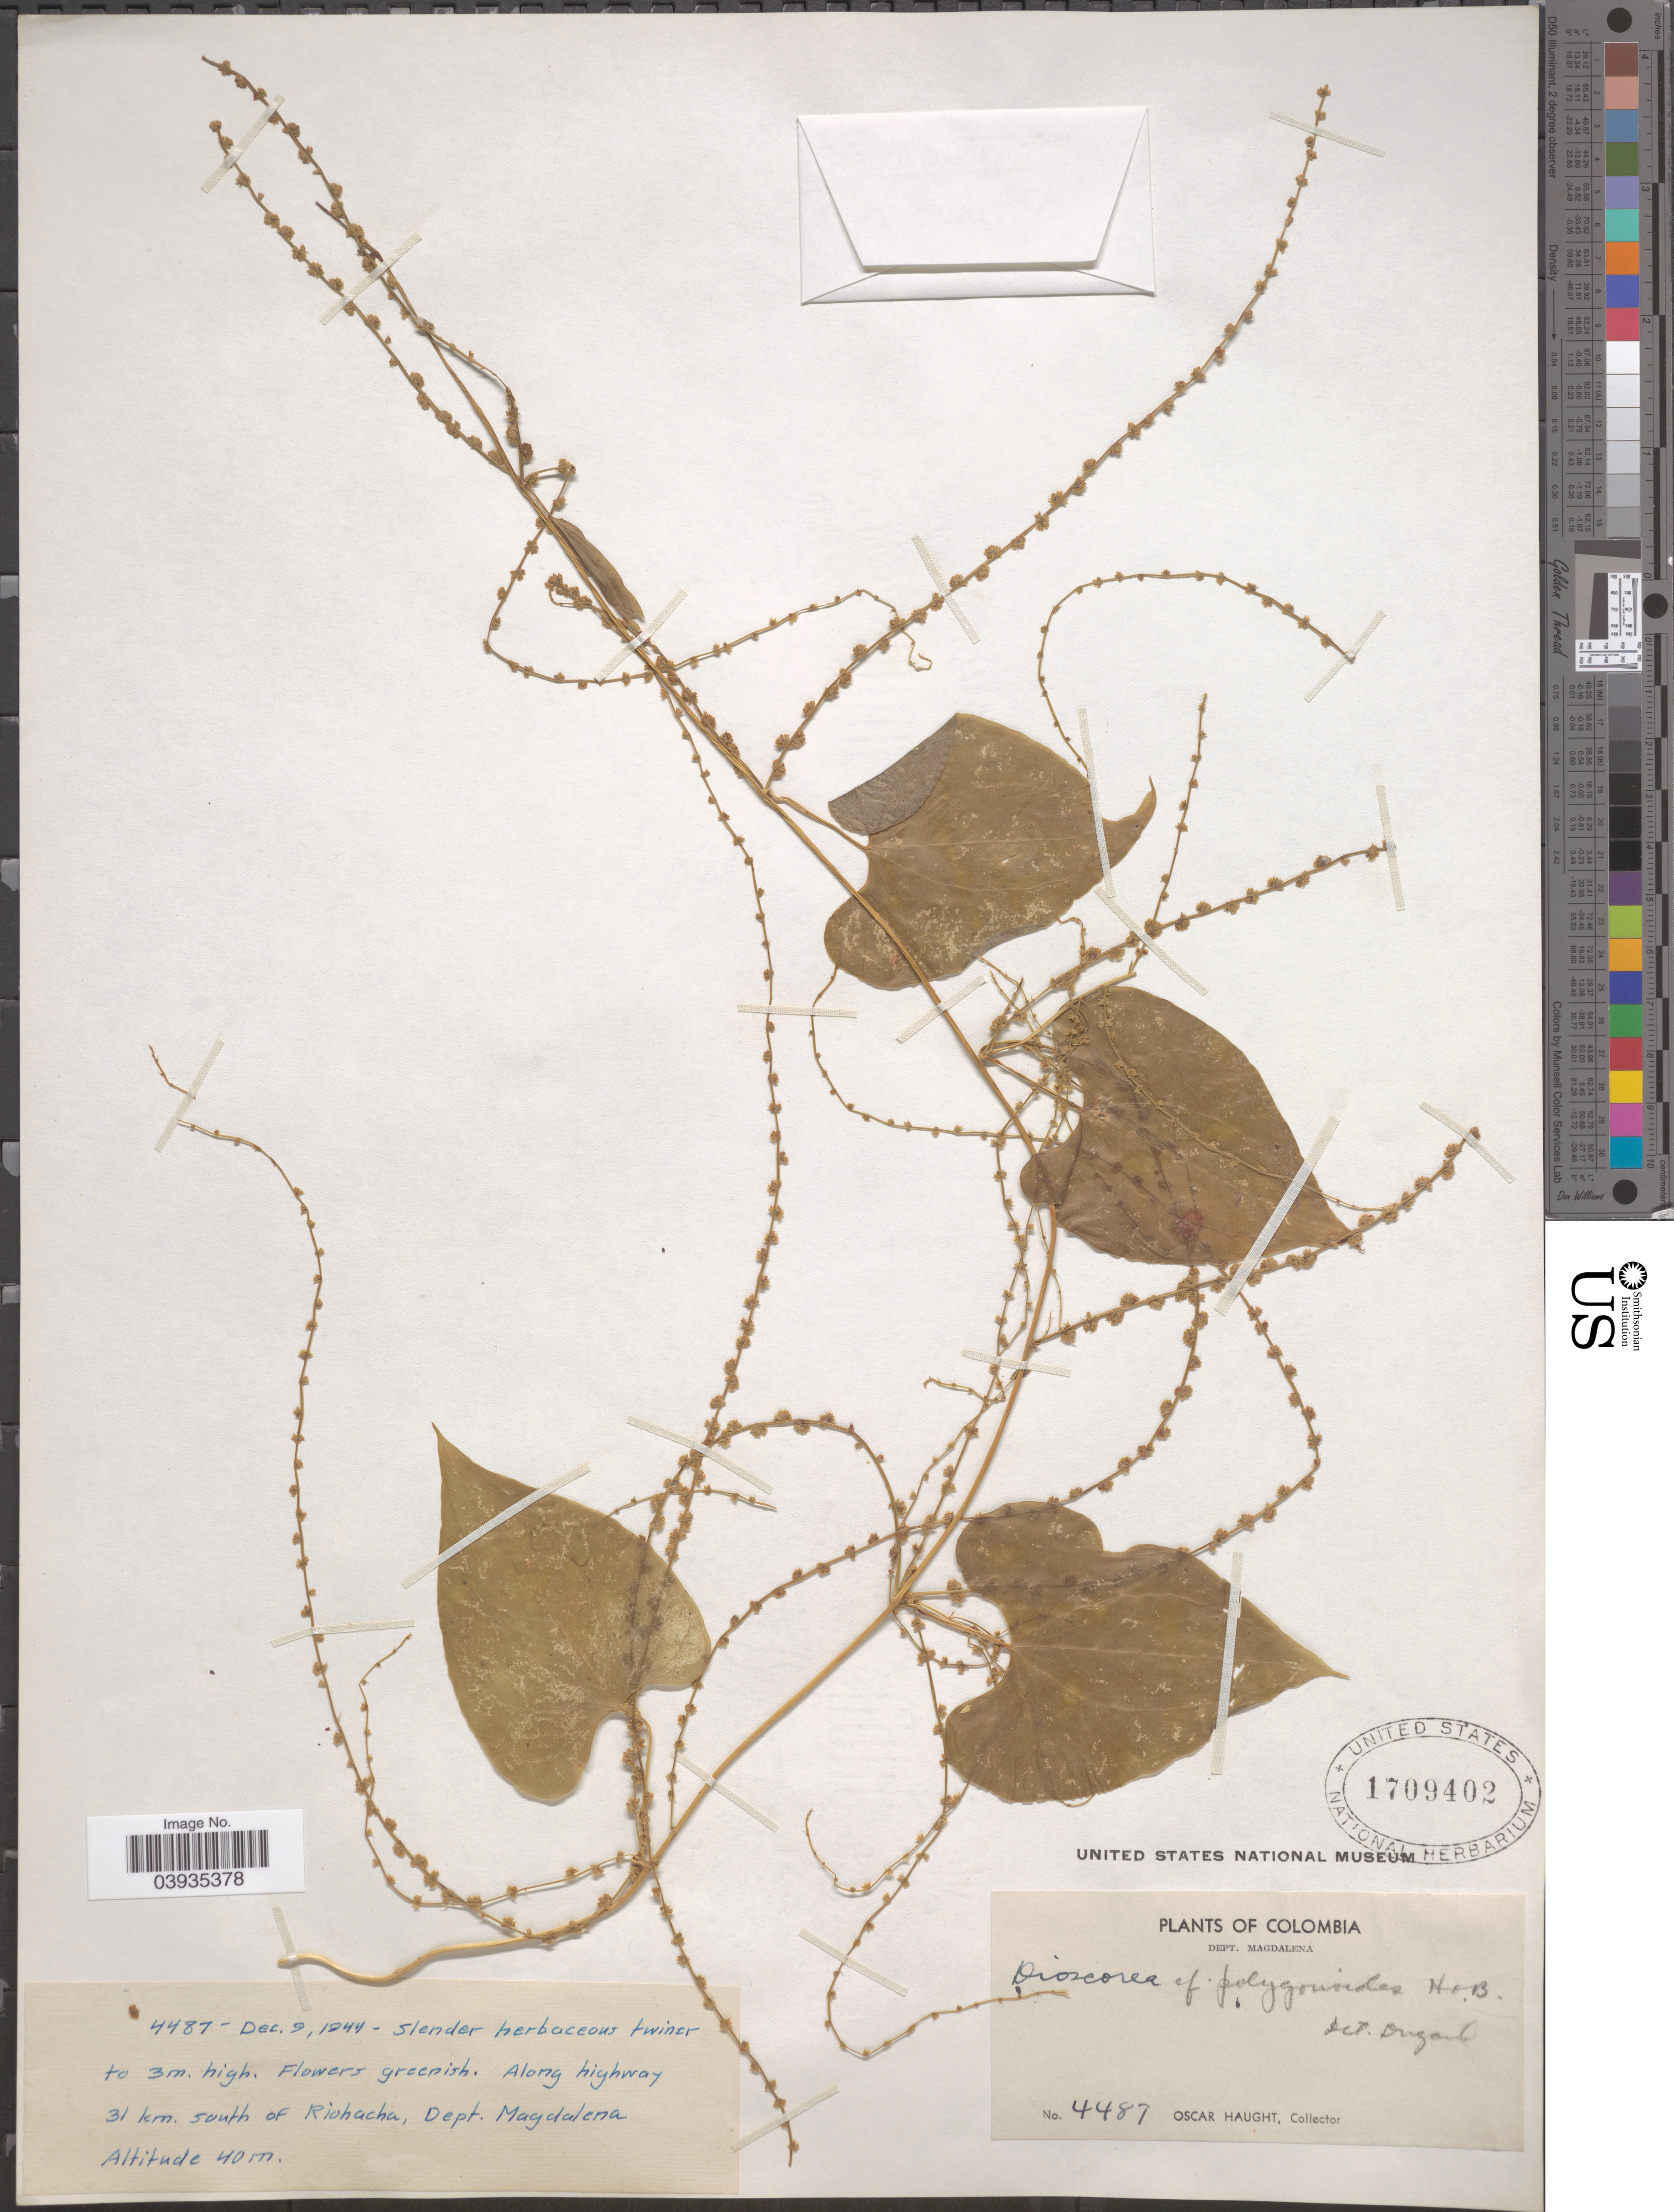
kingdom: Plantae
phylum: Tracheophyta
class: Liliopsida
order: Dioscoreales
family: Dioscoreaceae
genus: Dioscorea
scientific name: Dioscorea polygonoides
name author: Humb. & Bonpl. ex Willd.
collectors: O. L. Haught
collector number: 4487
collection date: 1944-12-09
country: Colombia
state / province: Magdalena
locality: Dept. Magdalena. Along highway 31 km. south of Riohacha.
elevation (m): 40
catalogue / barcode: US 1709402